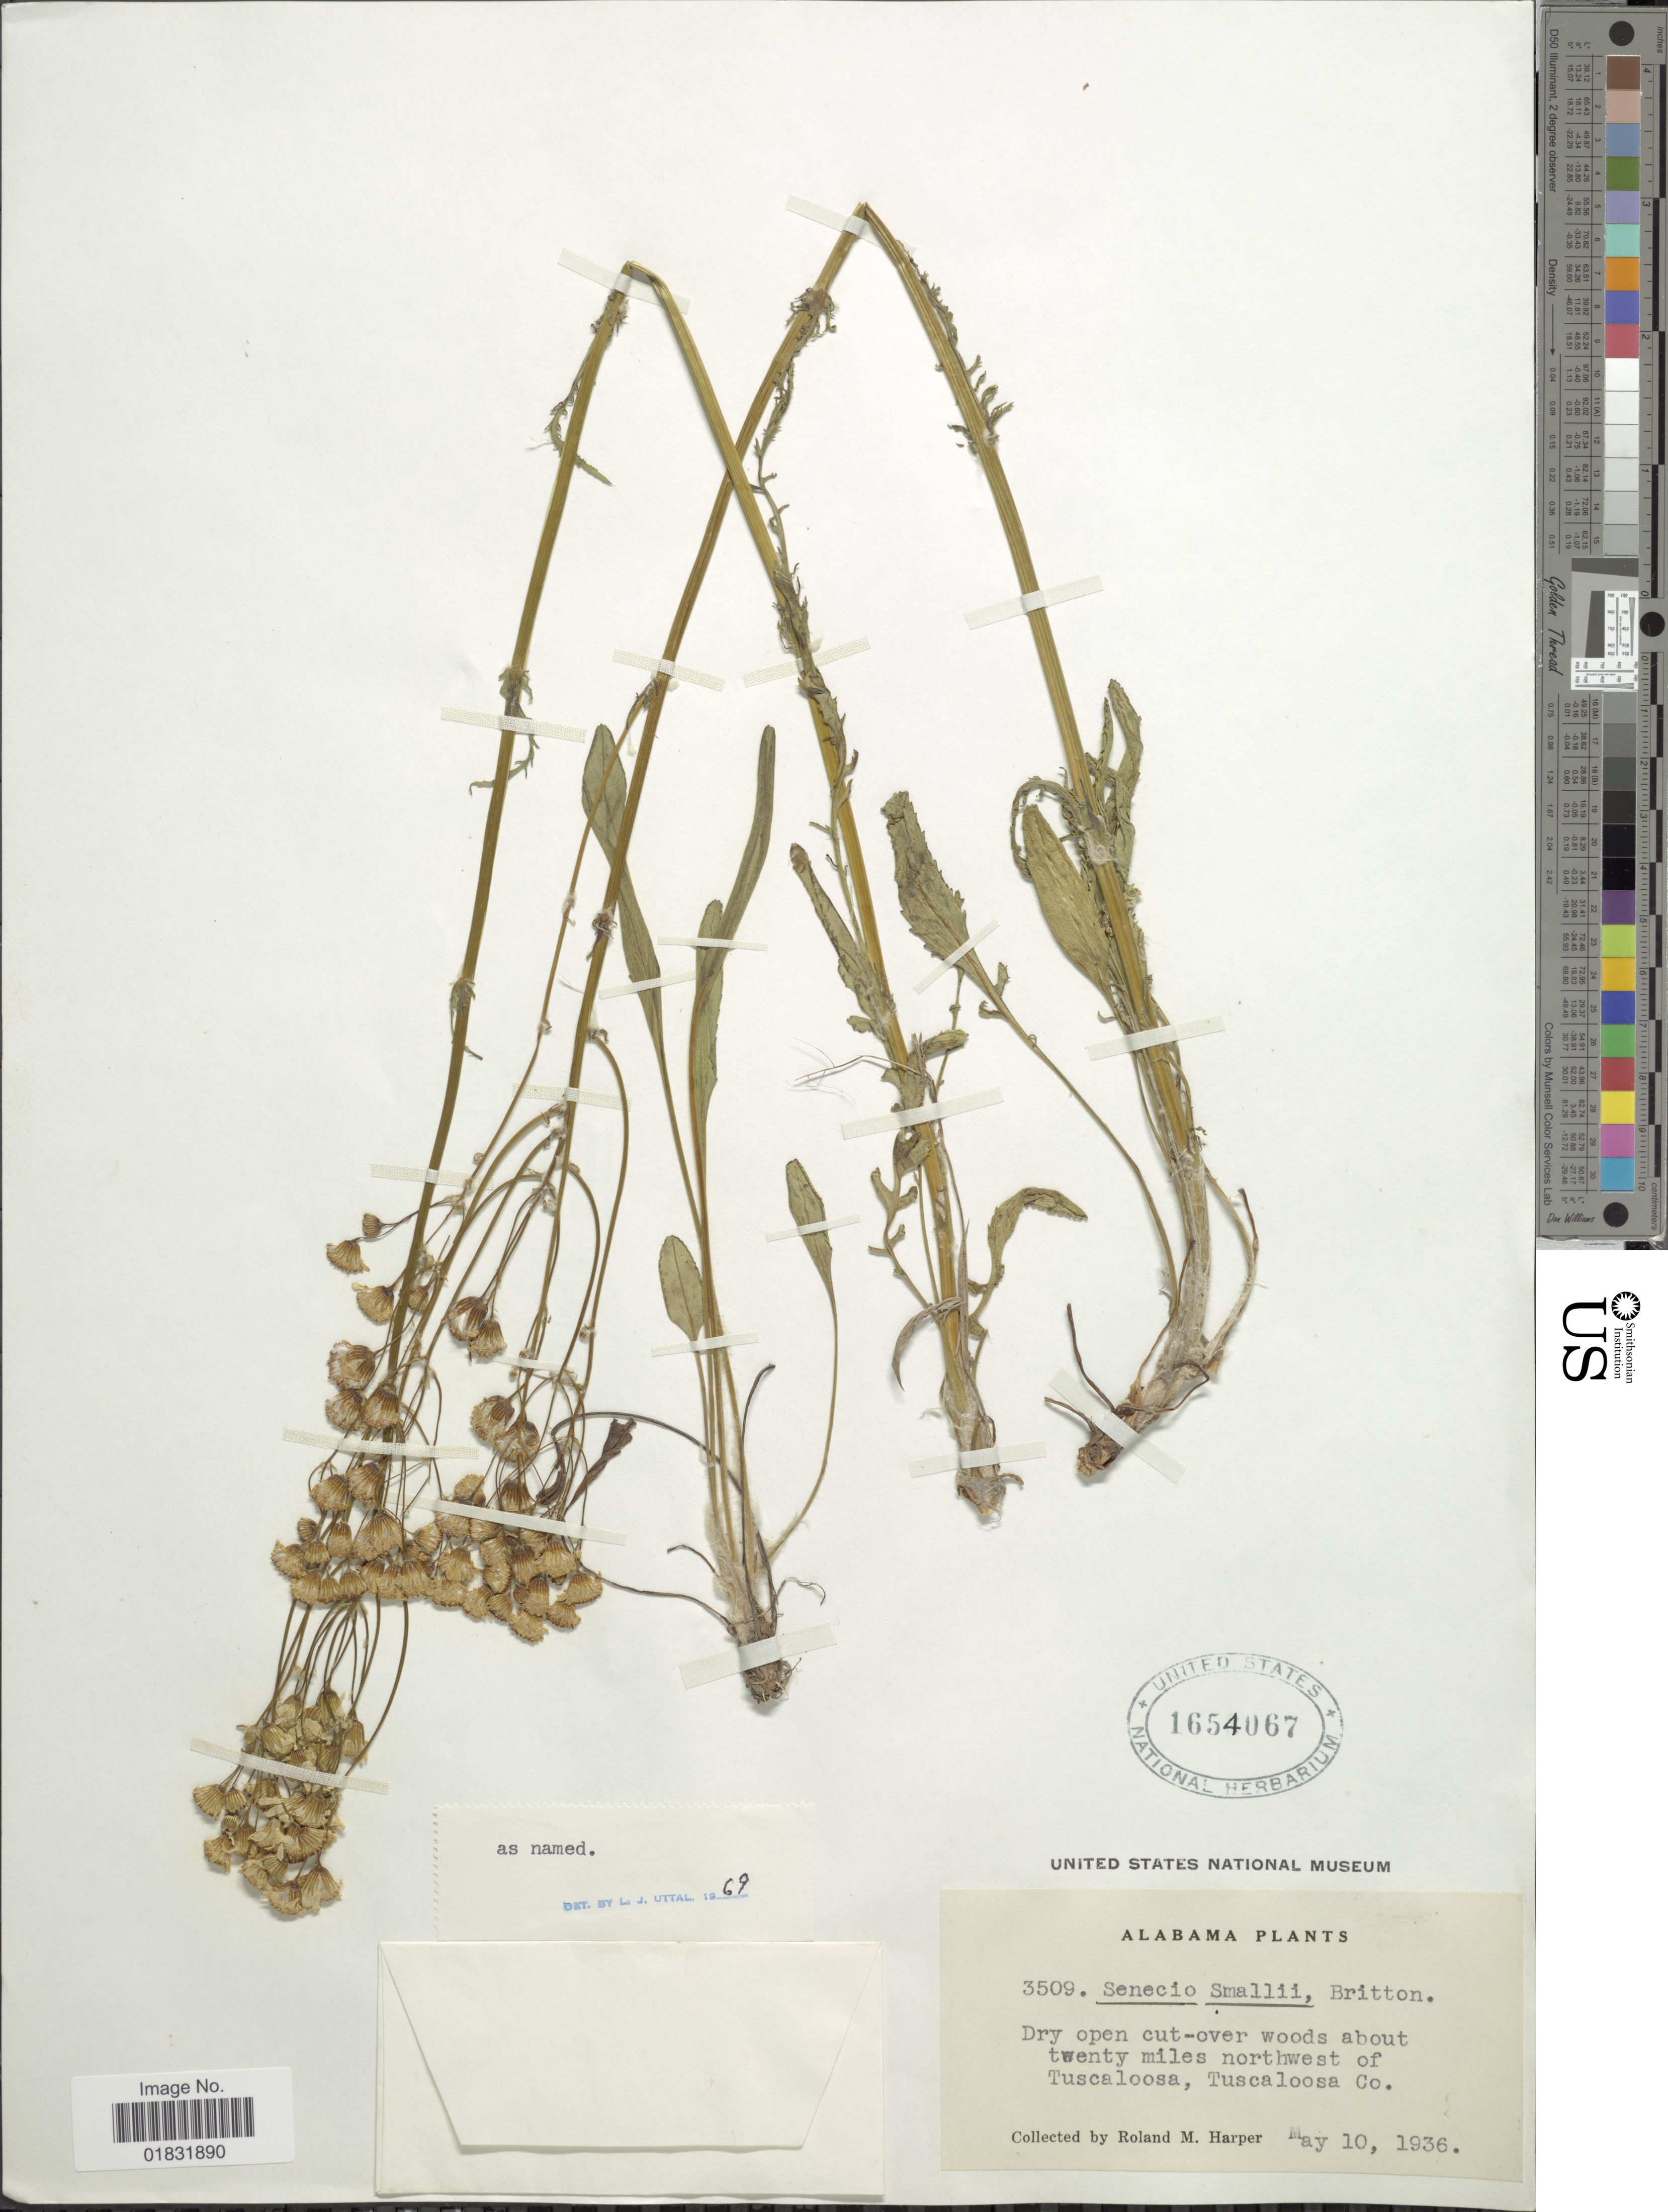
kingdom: Plantae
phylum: Tracheophyta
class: Magnoliopsida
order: Asterales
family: Asteraceae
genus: Packera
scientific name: Packera smallii Britton comb ined.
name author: Britton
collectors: R. M. Harper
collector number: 3509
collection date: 1936-05-10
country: United States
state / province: Alabama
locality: Dry open cut-over woods about twenty miles northwest of Tuscaloosa, Tuscaloosa Co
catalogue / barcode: US 1654067